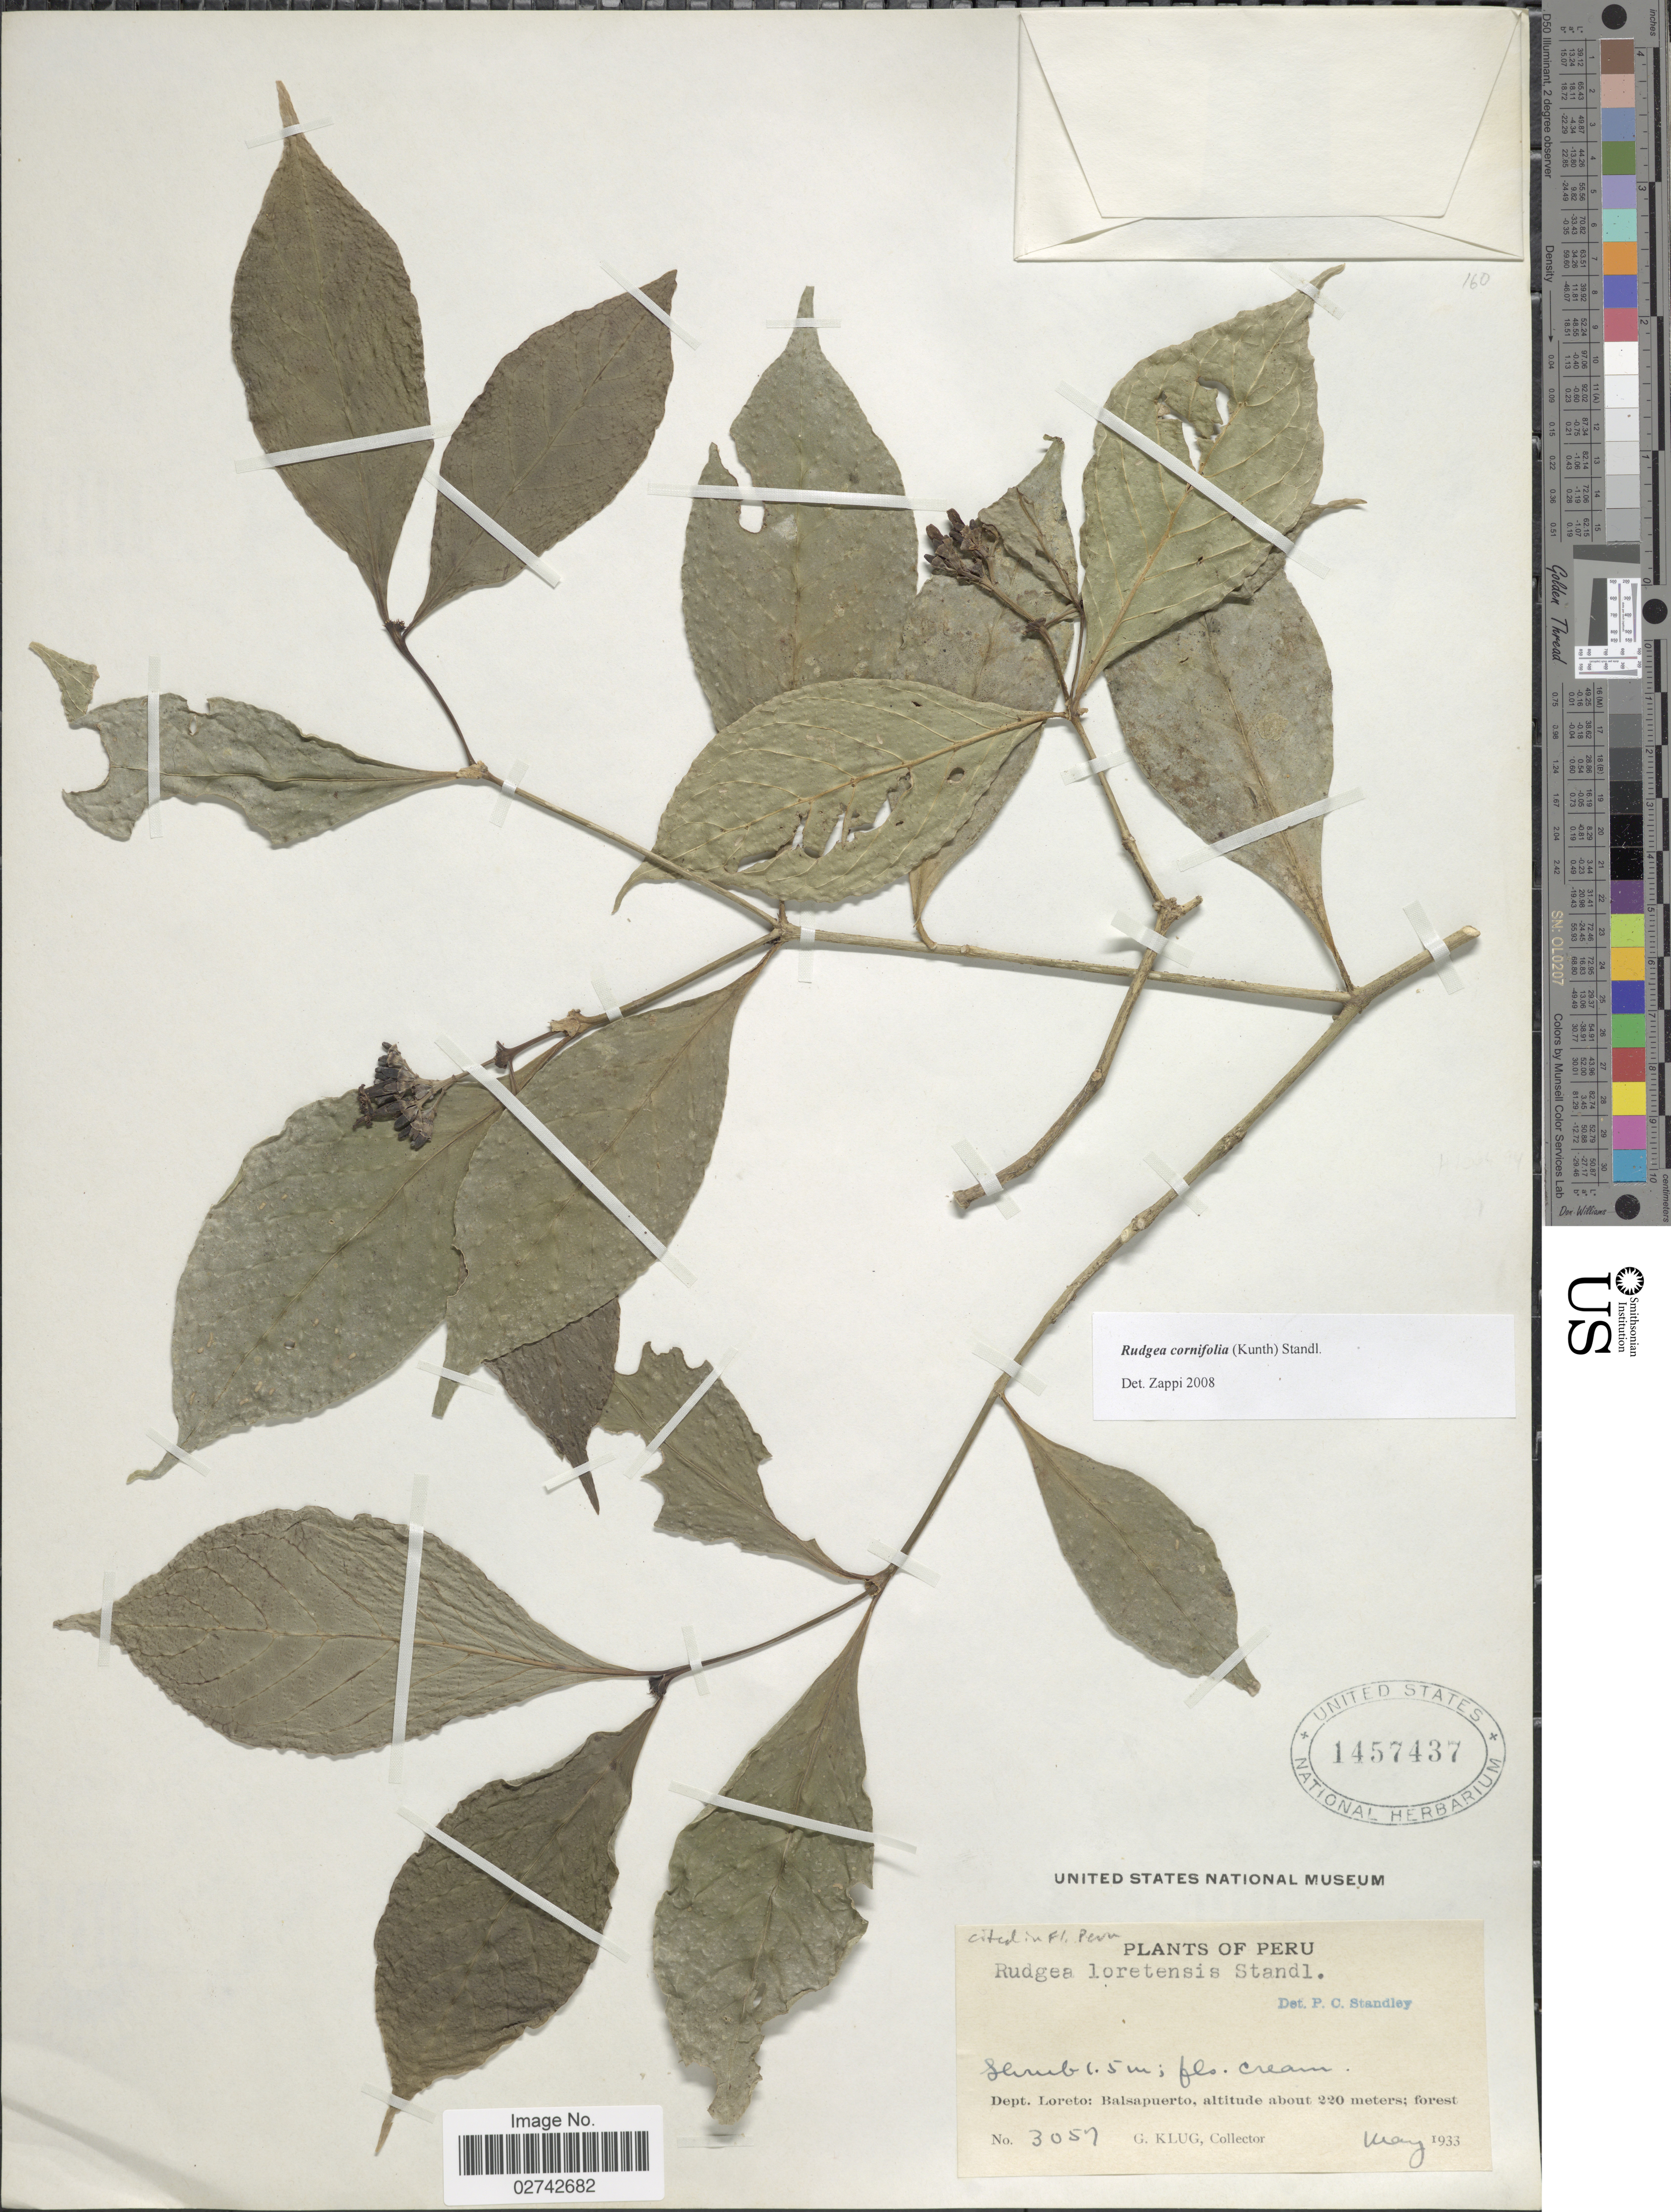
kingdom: Plantae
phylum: Tracheophyta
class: Magnoliopsida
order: Gentianales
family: Rubiaceae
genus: Rudgea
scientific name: Rudgea cornifolia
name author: (Kunth) Standl.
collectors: G. Klug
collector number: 3057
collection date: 1933-05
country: Peru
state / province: Loreto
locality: Balsapuerto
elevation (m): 220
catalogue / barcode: US 1457437